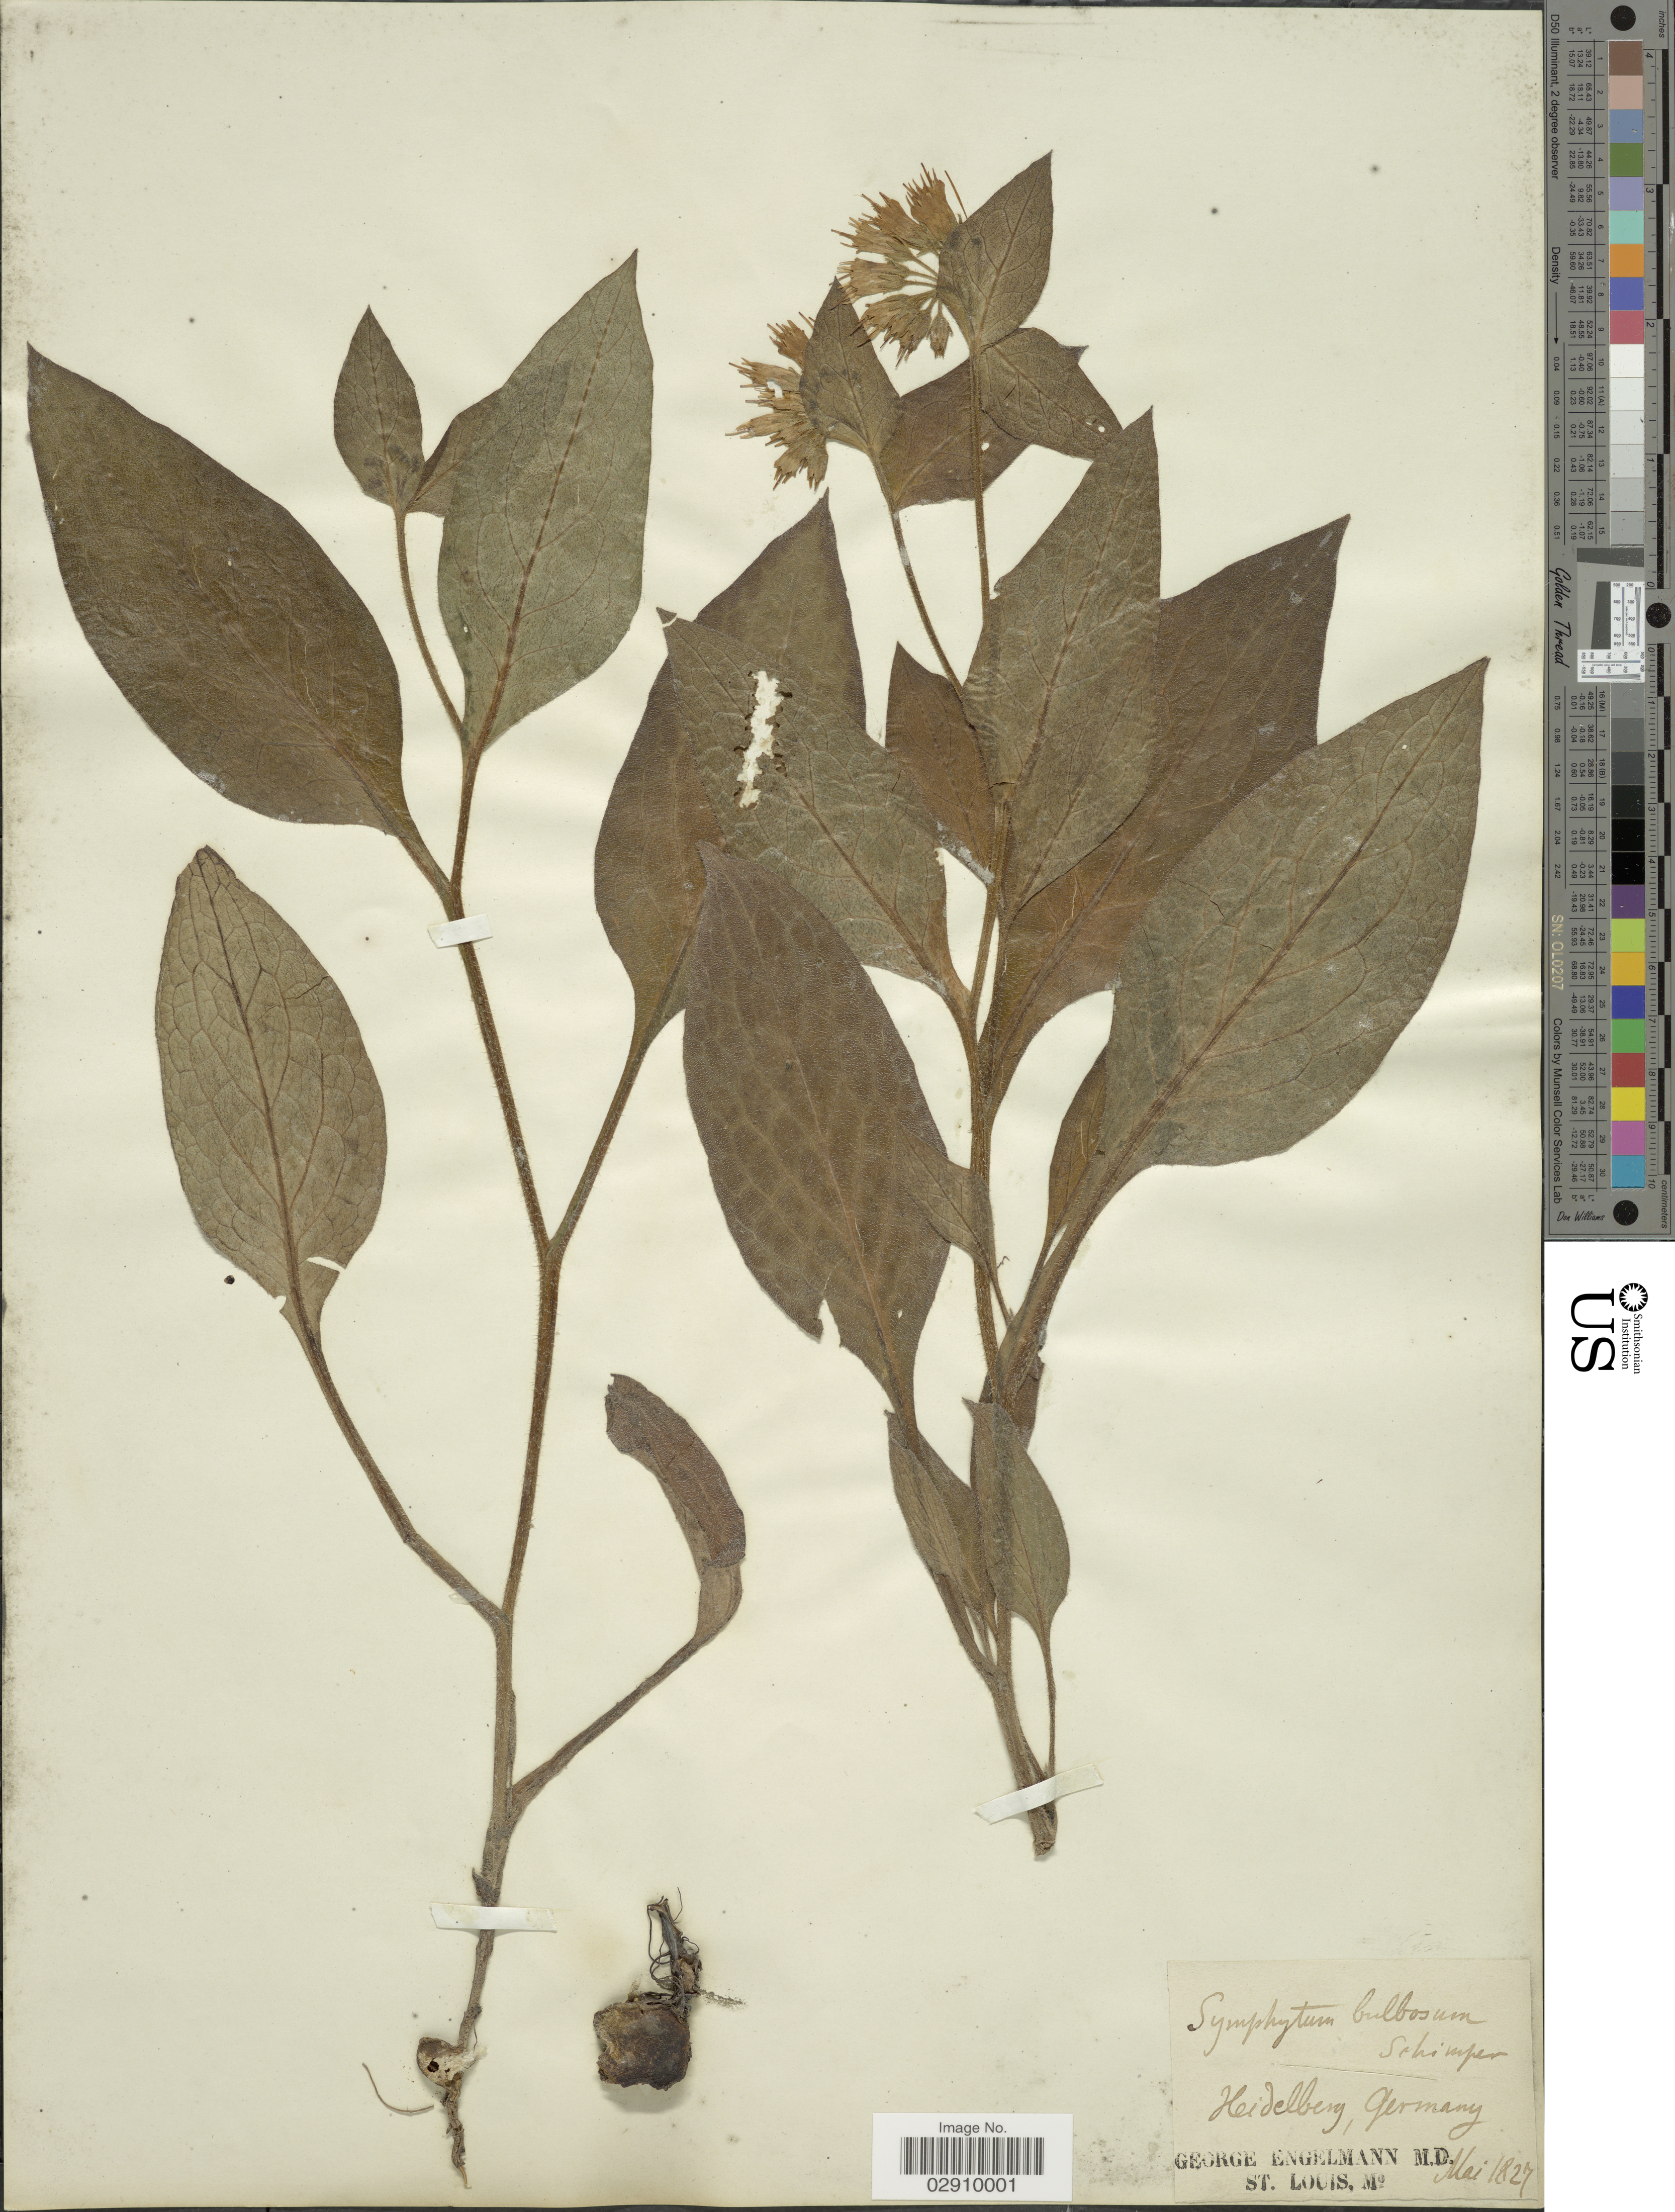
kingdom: Plantae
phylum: Tracheophyta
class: Magnoliopsida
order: Boraginales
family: Boraginaceae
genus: Symphytum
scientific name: Symphytum bulbosum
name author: Schimp.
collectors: G. Engelmann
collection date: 1827-05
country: Germany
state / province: Baden-Württemberg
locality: Heidelberg.